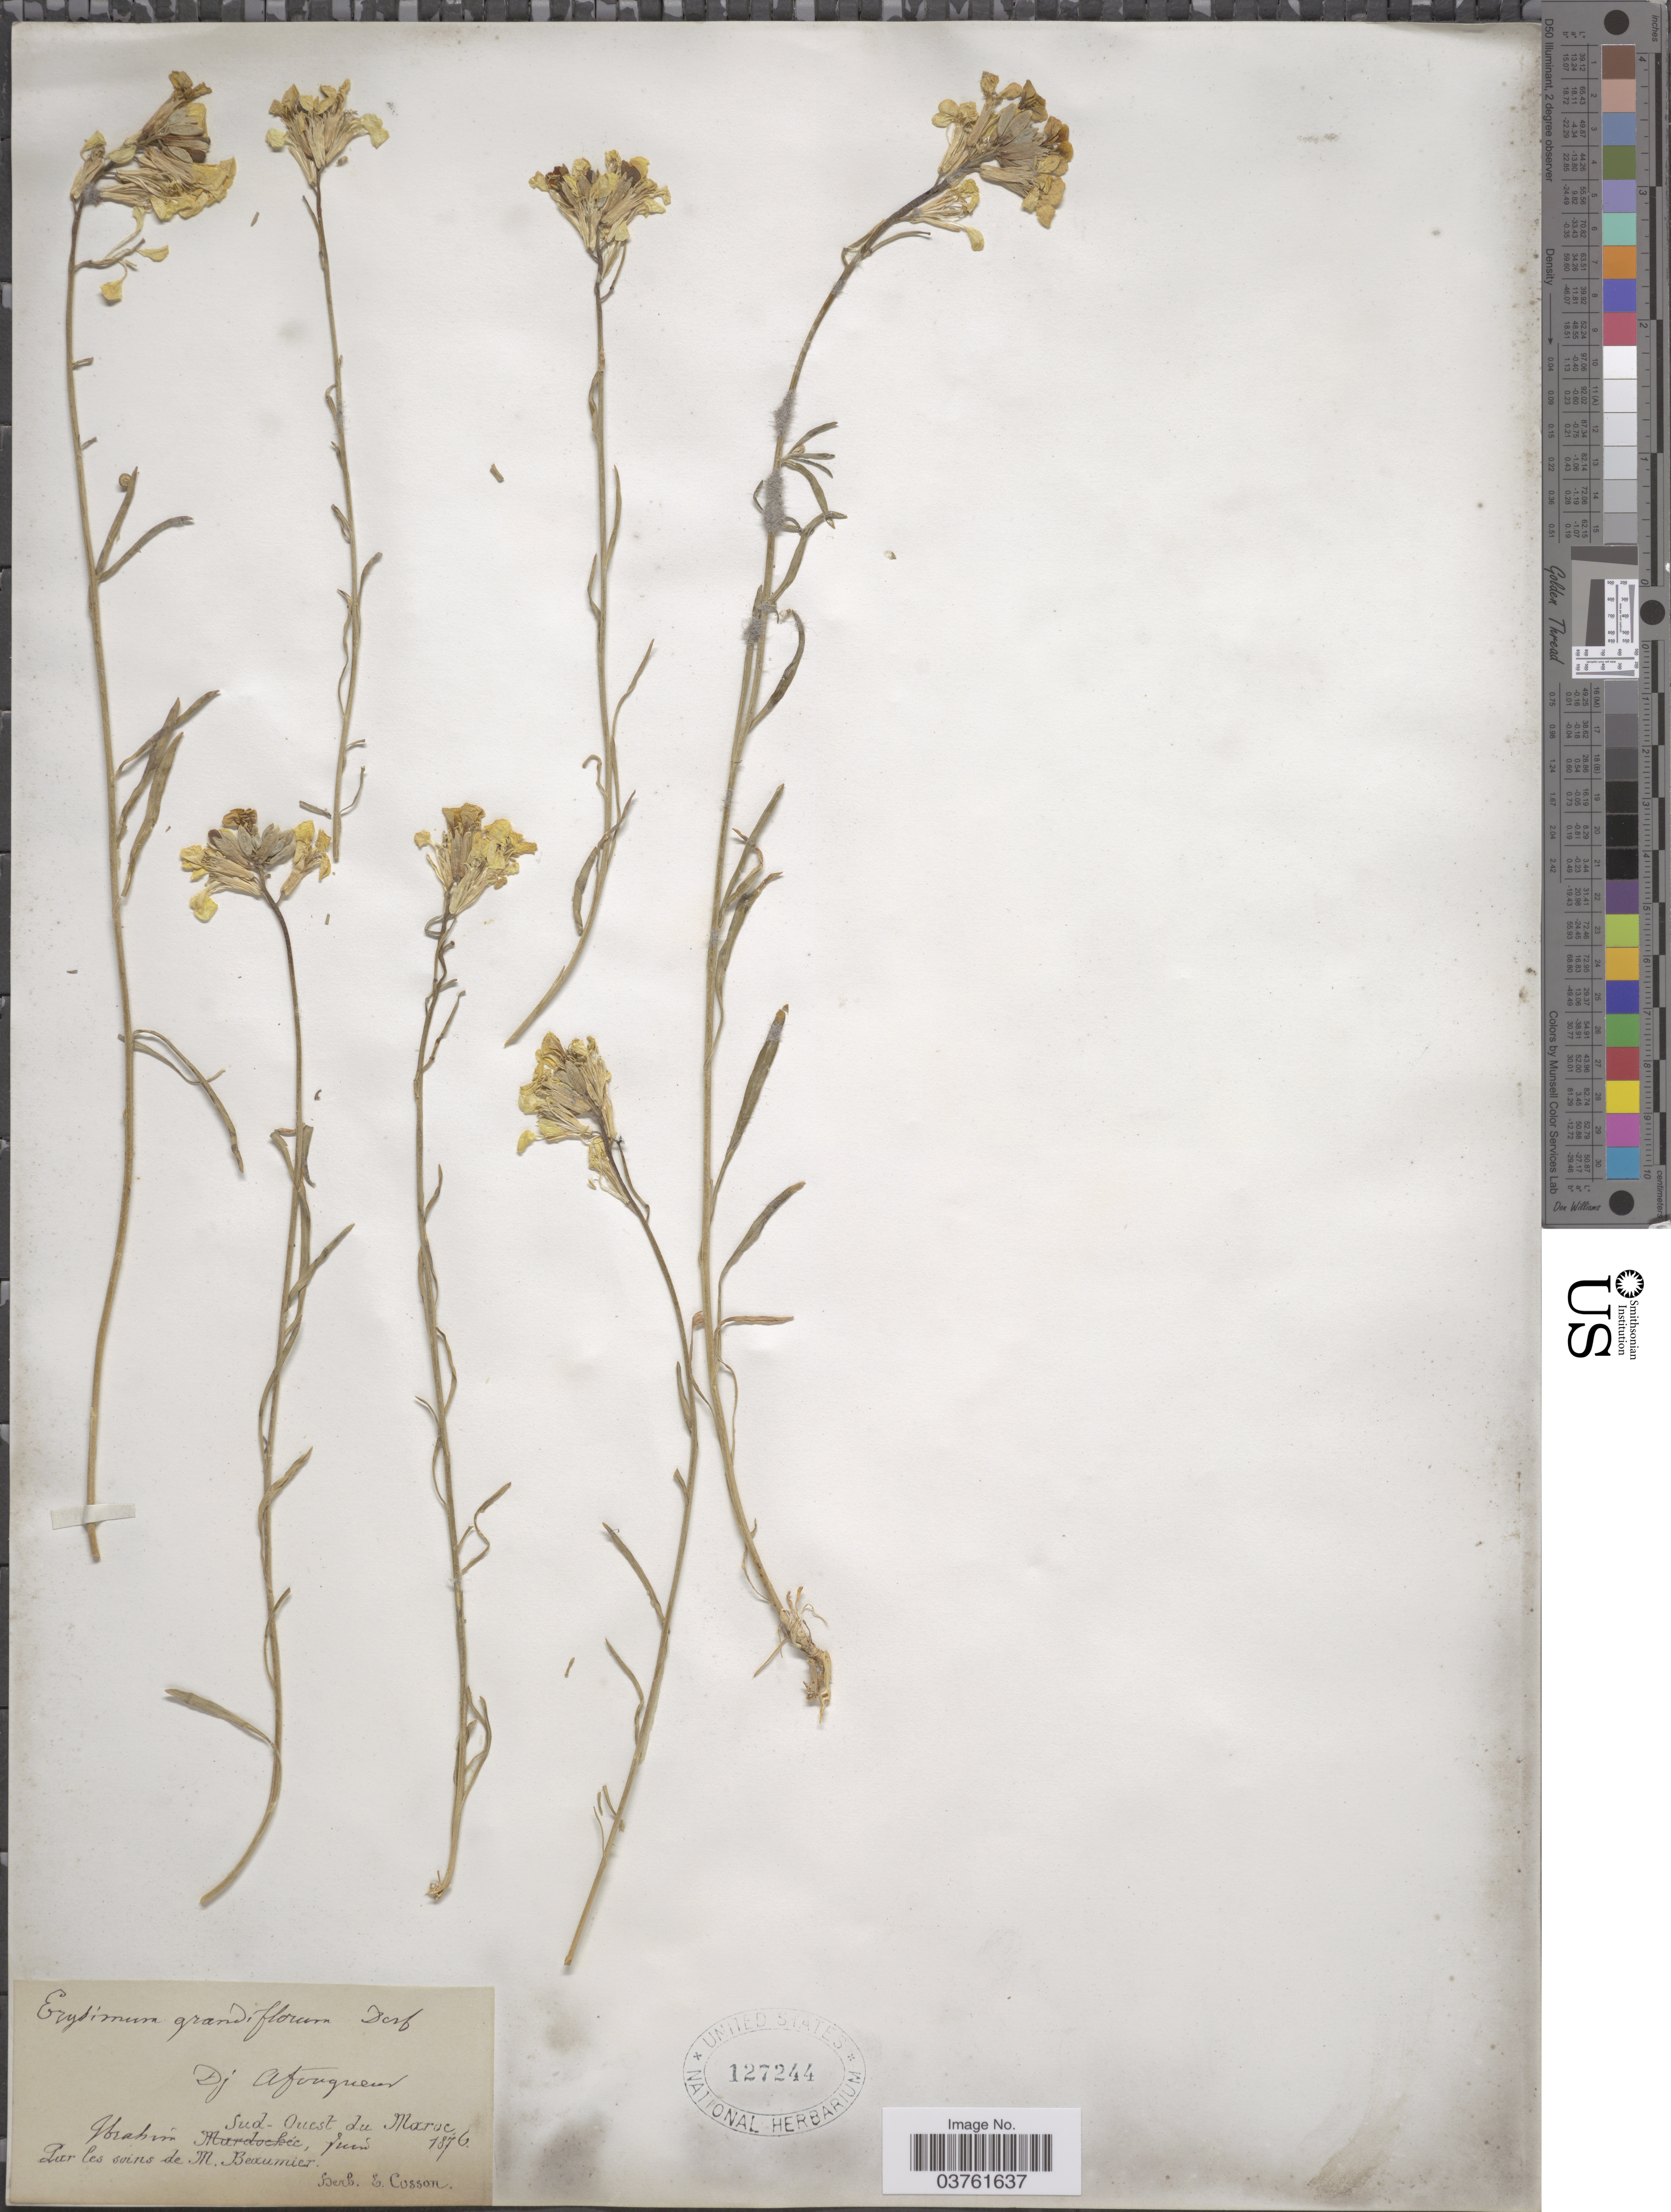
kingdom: Plantae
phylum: Tracheophyta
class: Magnoliopsida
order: Brassicales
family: Brassicaceae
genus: Erysimum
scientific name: Erysimum grandiflorum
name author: Desf.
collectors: -. Ibrahim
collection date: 1876-06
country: Morocco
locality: Dj Afougueur. Sud-Ouest du Maroc.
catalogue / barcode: US 127244